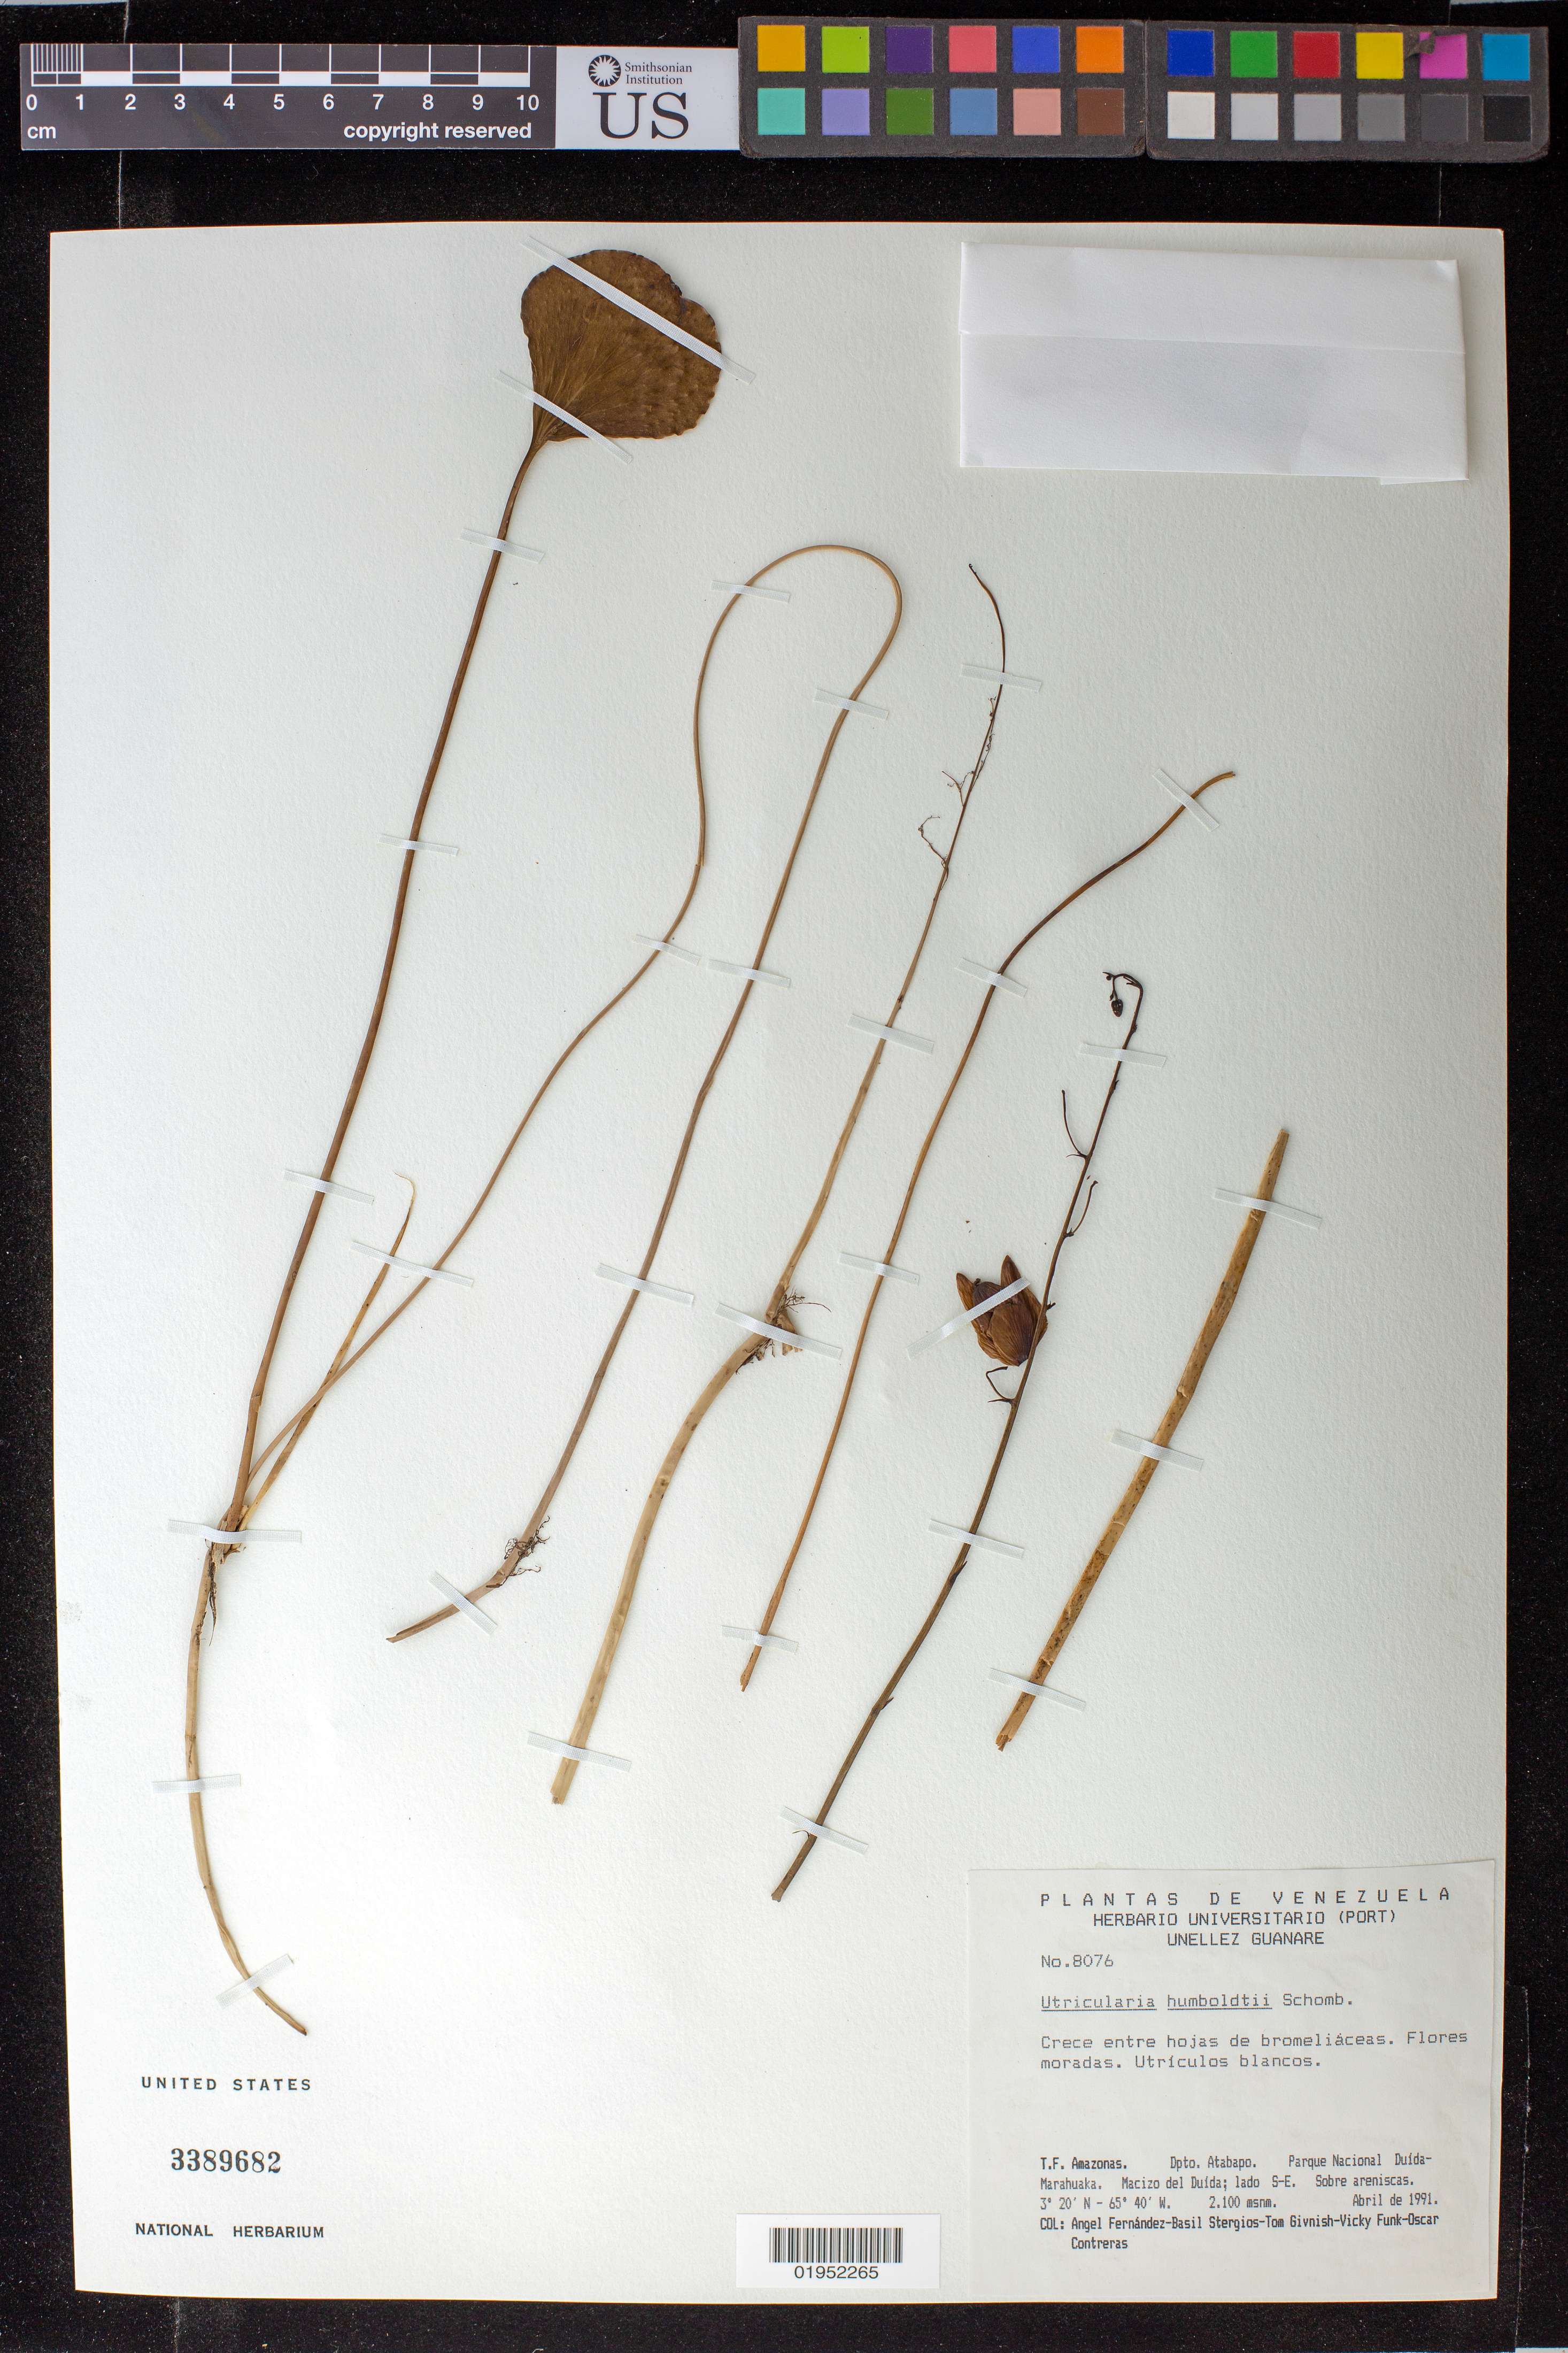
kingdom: Plantae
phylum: Tracheophyta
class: Magnoliopsida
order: Lamiales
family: Lentibulariaceae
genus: Utricularia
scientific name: Utricularia humboldtii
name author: R.H. Schomb.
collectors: A. Fernández, B. G. Stergios, T. J. Givnish, V. Funk & O. Contreras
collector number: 8076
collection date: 1991-04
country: Venezuela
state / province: Amazonas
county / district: Atabapo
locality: Parque Nacional Duída-Marahuaka, Macizo del Duída, lado SE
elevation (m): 2100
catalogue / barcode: US 3389682